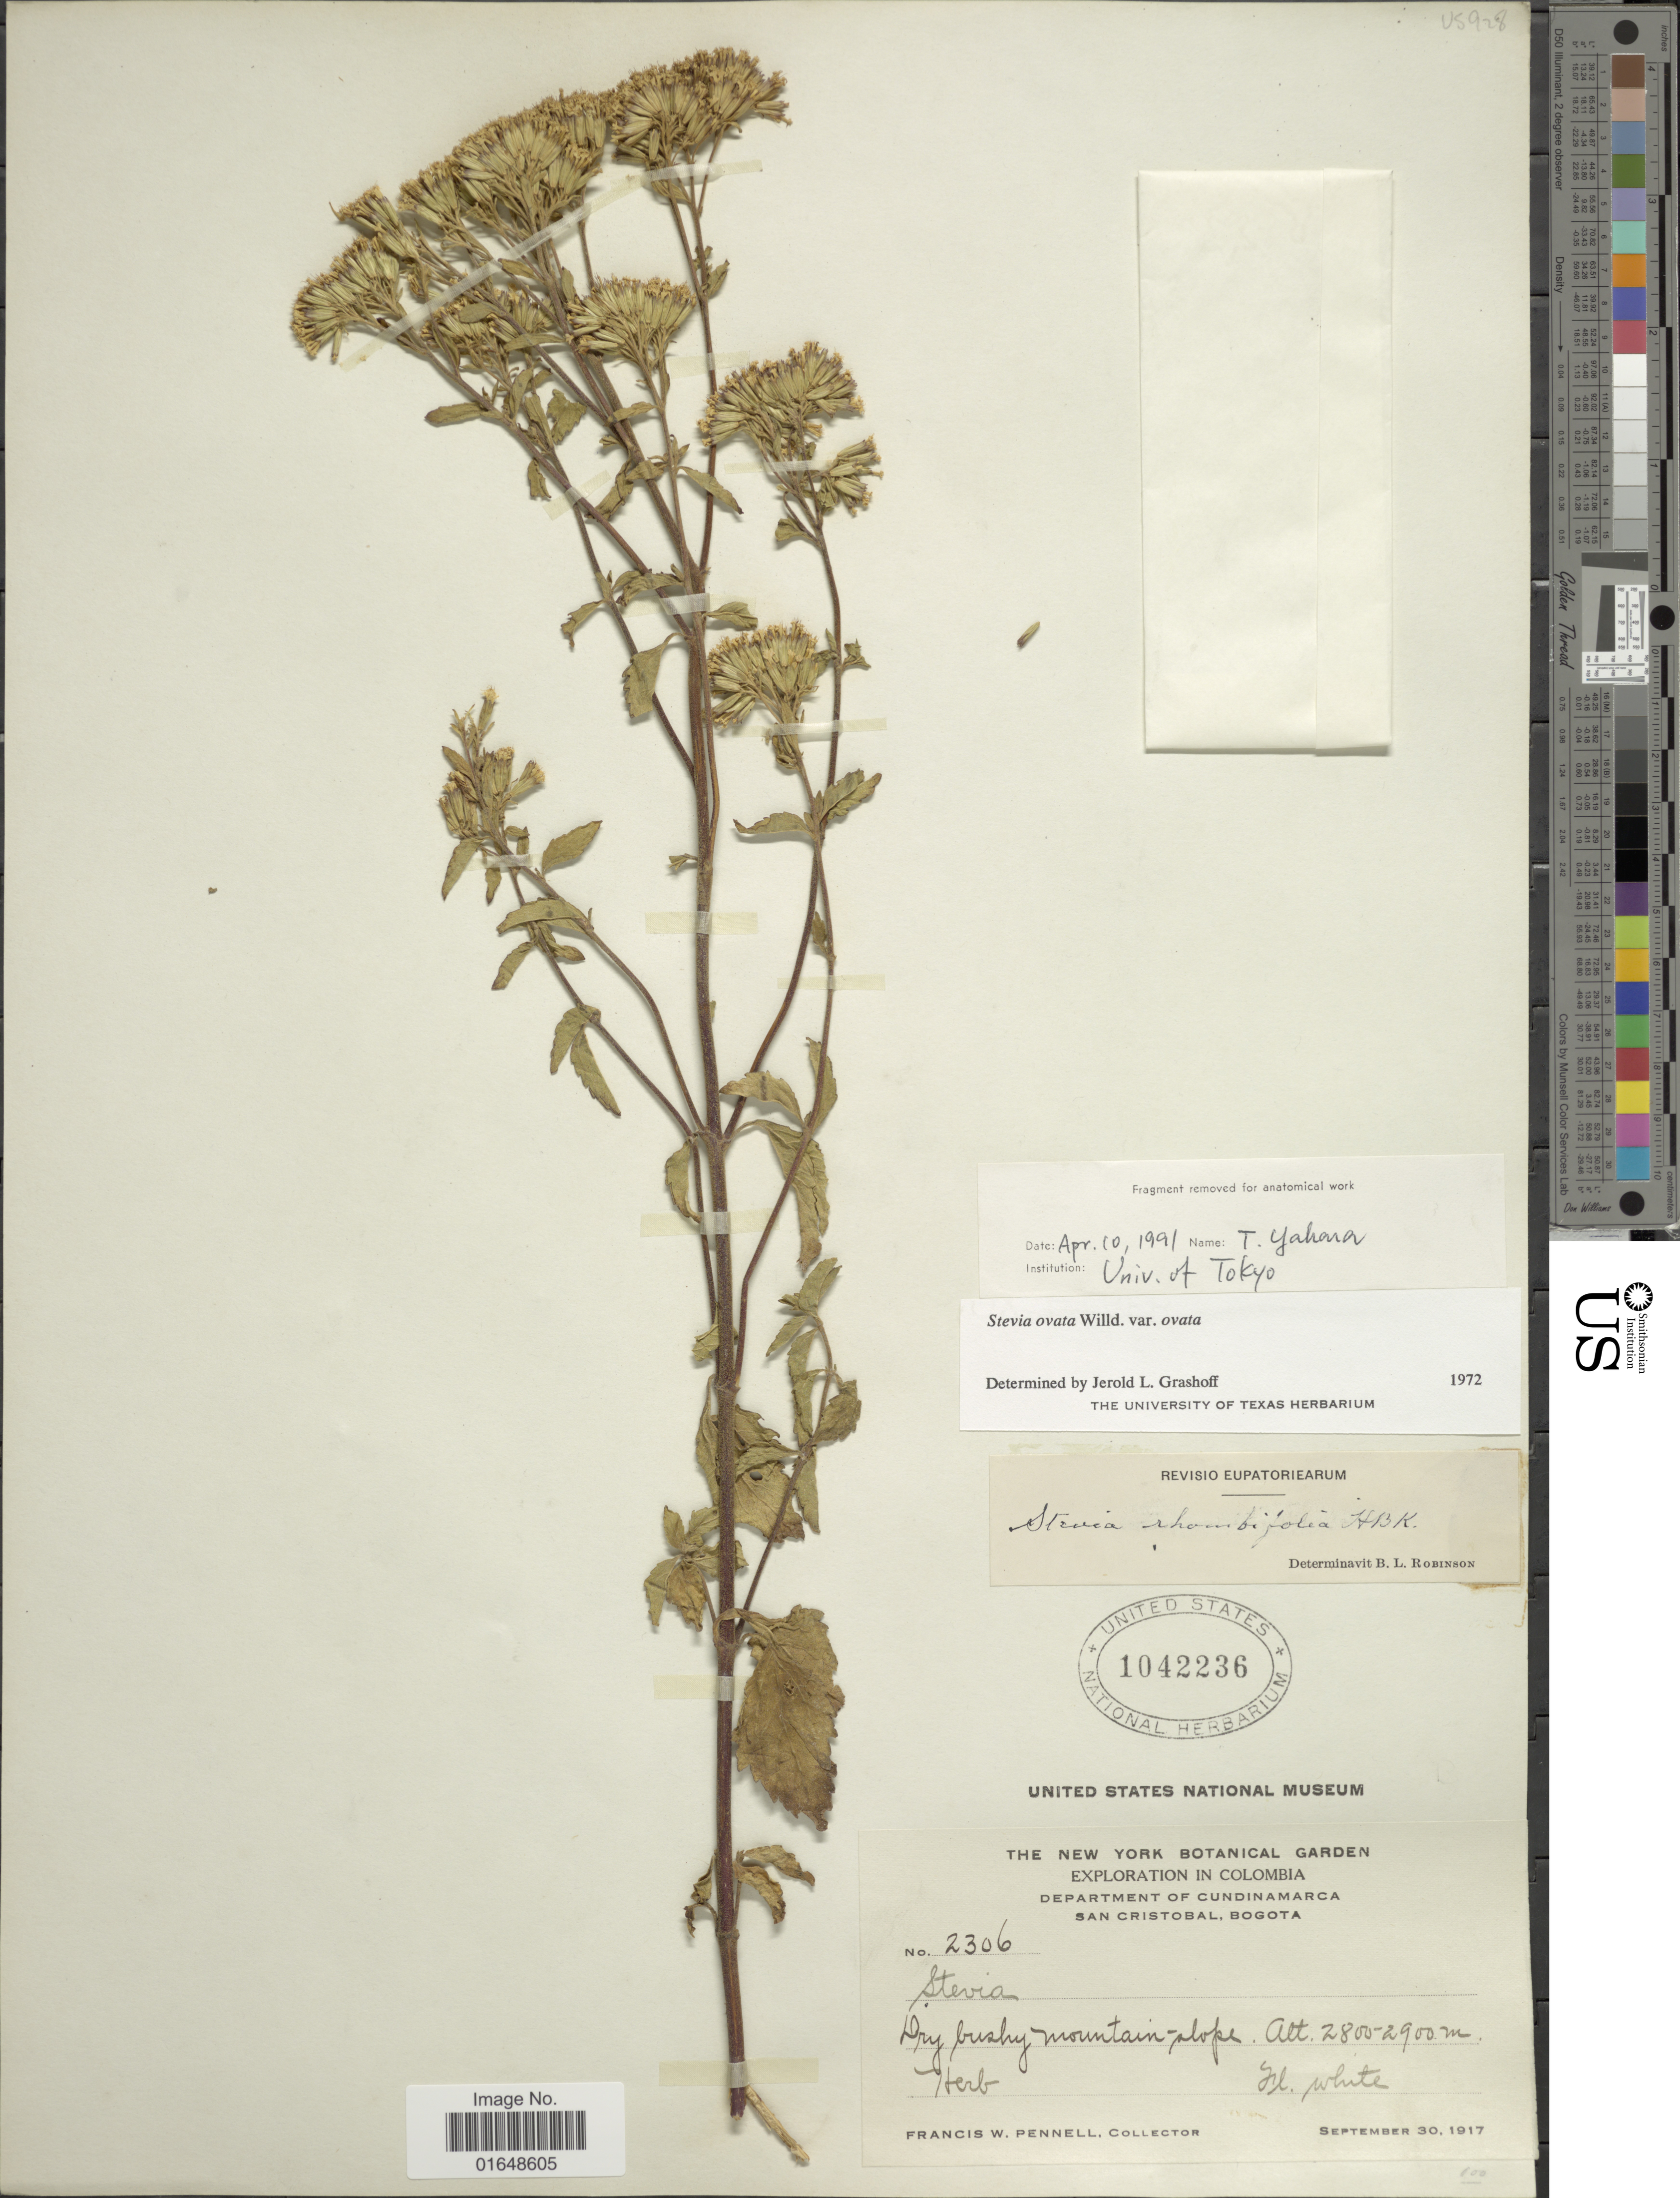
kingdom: Plantae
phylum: Tracheophyta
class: Magnoliopsida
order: Asterales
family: Asteraceae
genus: Stevia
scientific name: Stevia ovata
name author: Willd.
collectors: F. W. Pennell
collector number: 2306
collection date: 1917-09-30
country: Colombia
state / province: Cundinamarca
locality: Department of Cundinamarca. jSan Cristobal, Bogota.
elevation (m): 2800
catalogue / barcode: US 1042236